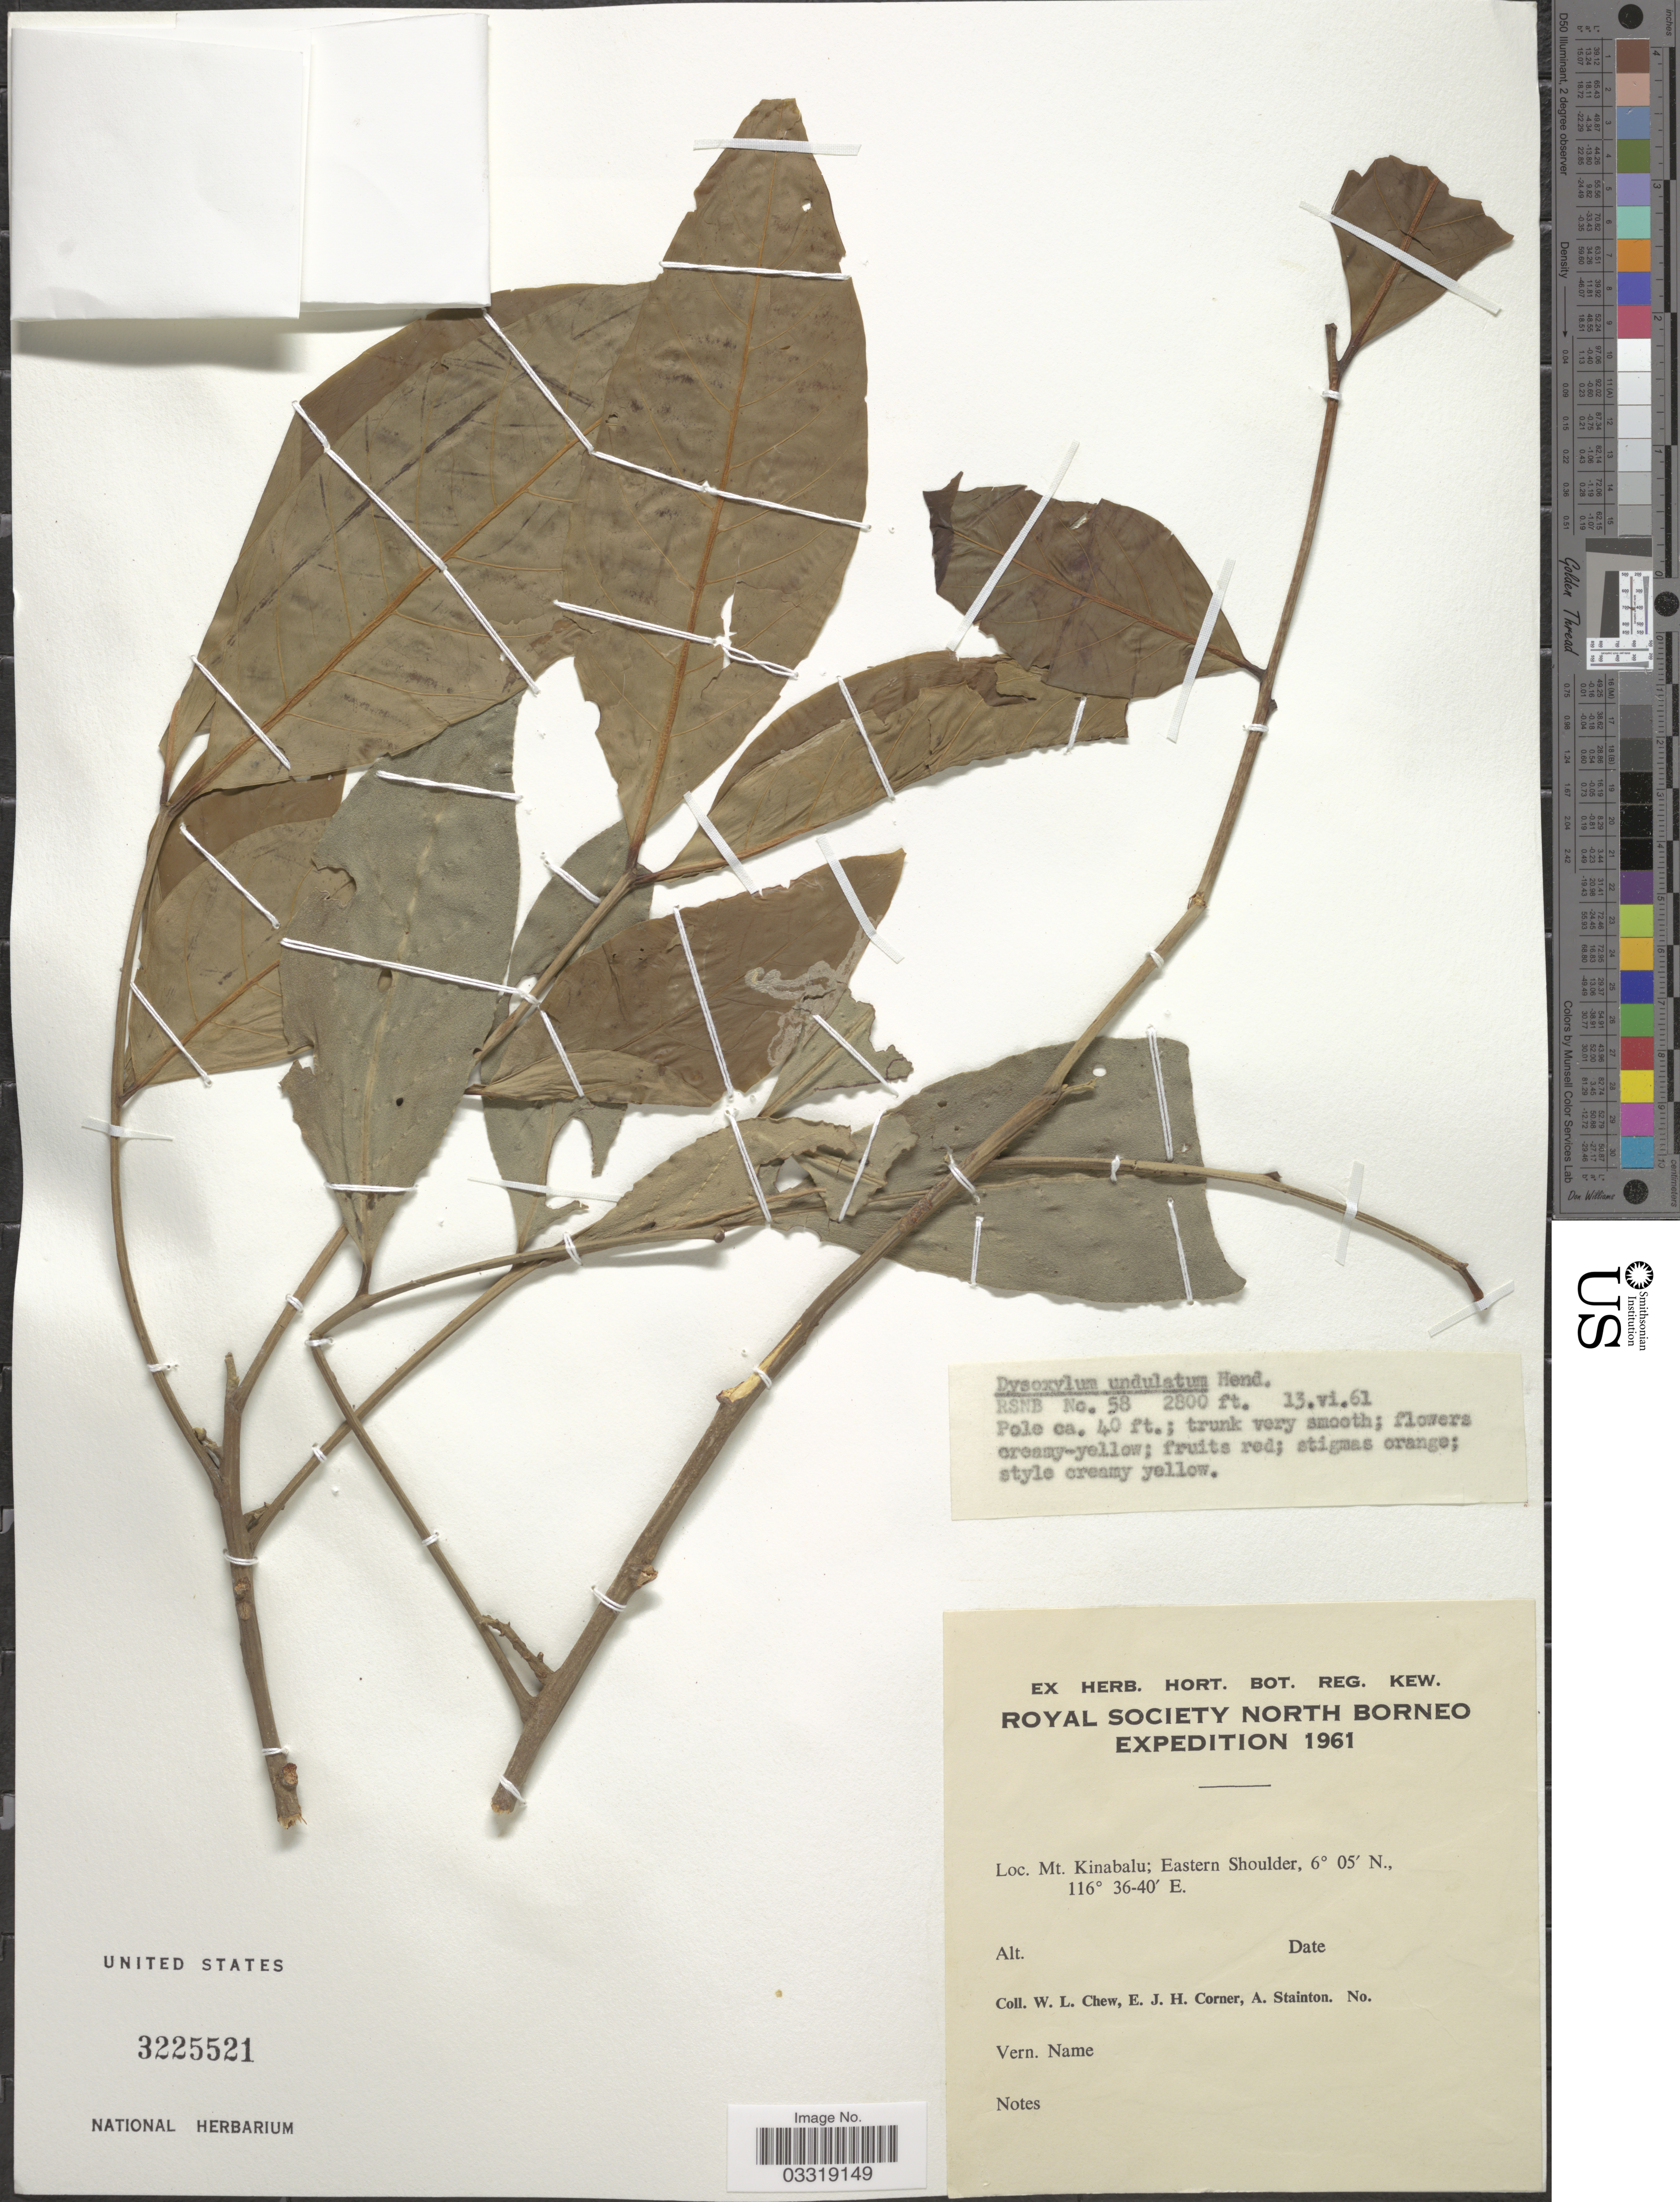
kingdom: Plantae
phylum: Tracheophyta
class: Magnoliopsida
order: Sapindales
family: Meliaceae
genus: Dysoxylum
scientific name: Dysoxylum rugulosum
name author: King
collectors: W. Chew, E. Corner & A. Stainton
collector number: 58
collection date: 1961-06-13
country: Malaysia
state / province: Sabah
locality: North Borneo. Mt. Kinabalu; Eastern Shoulder.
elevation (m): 853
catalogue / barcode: US 3225521